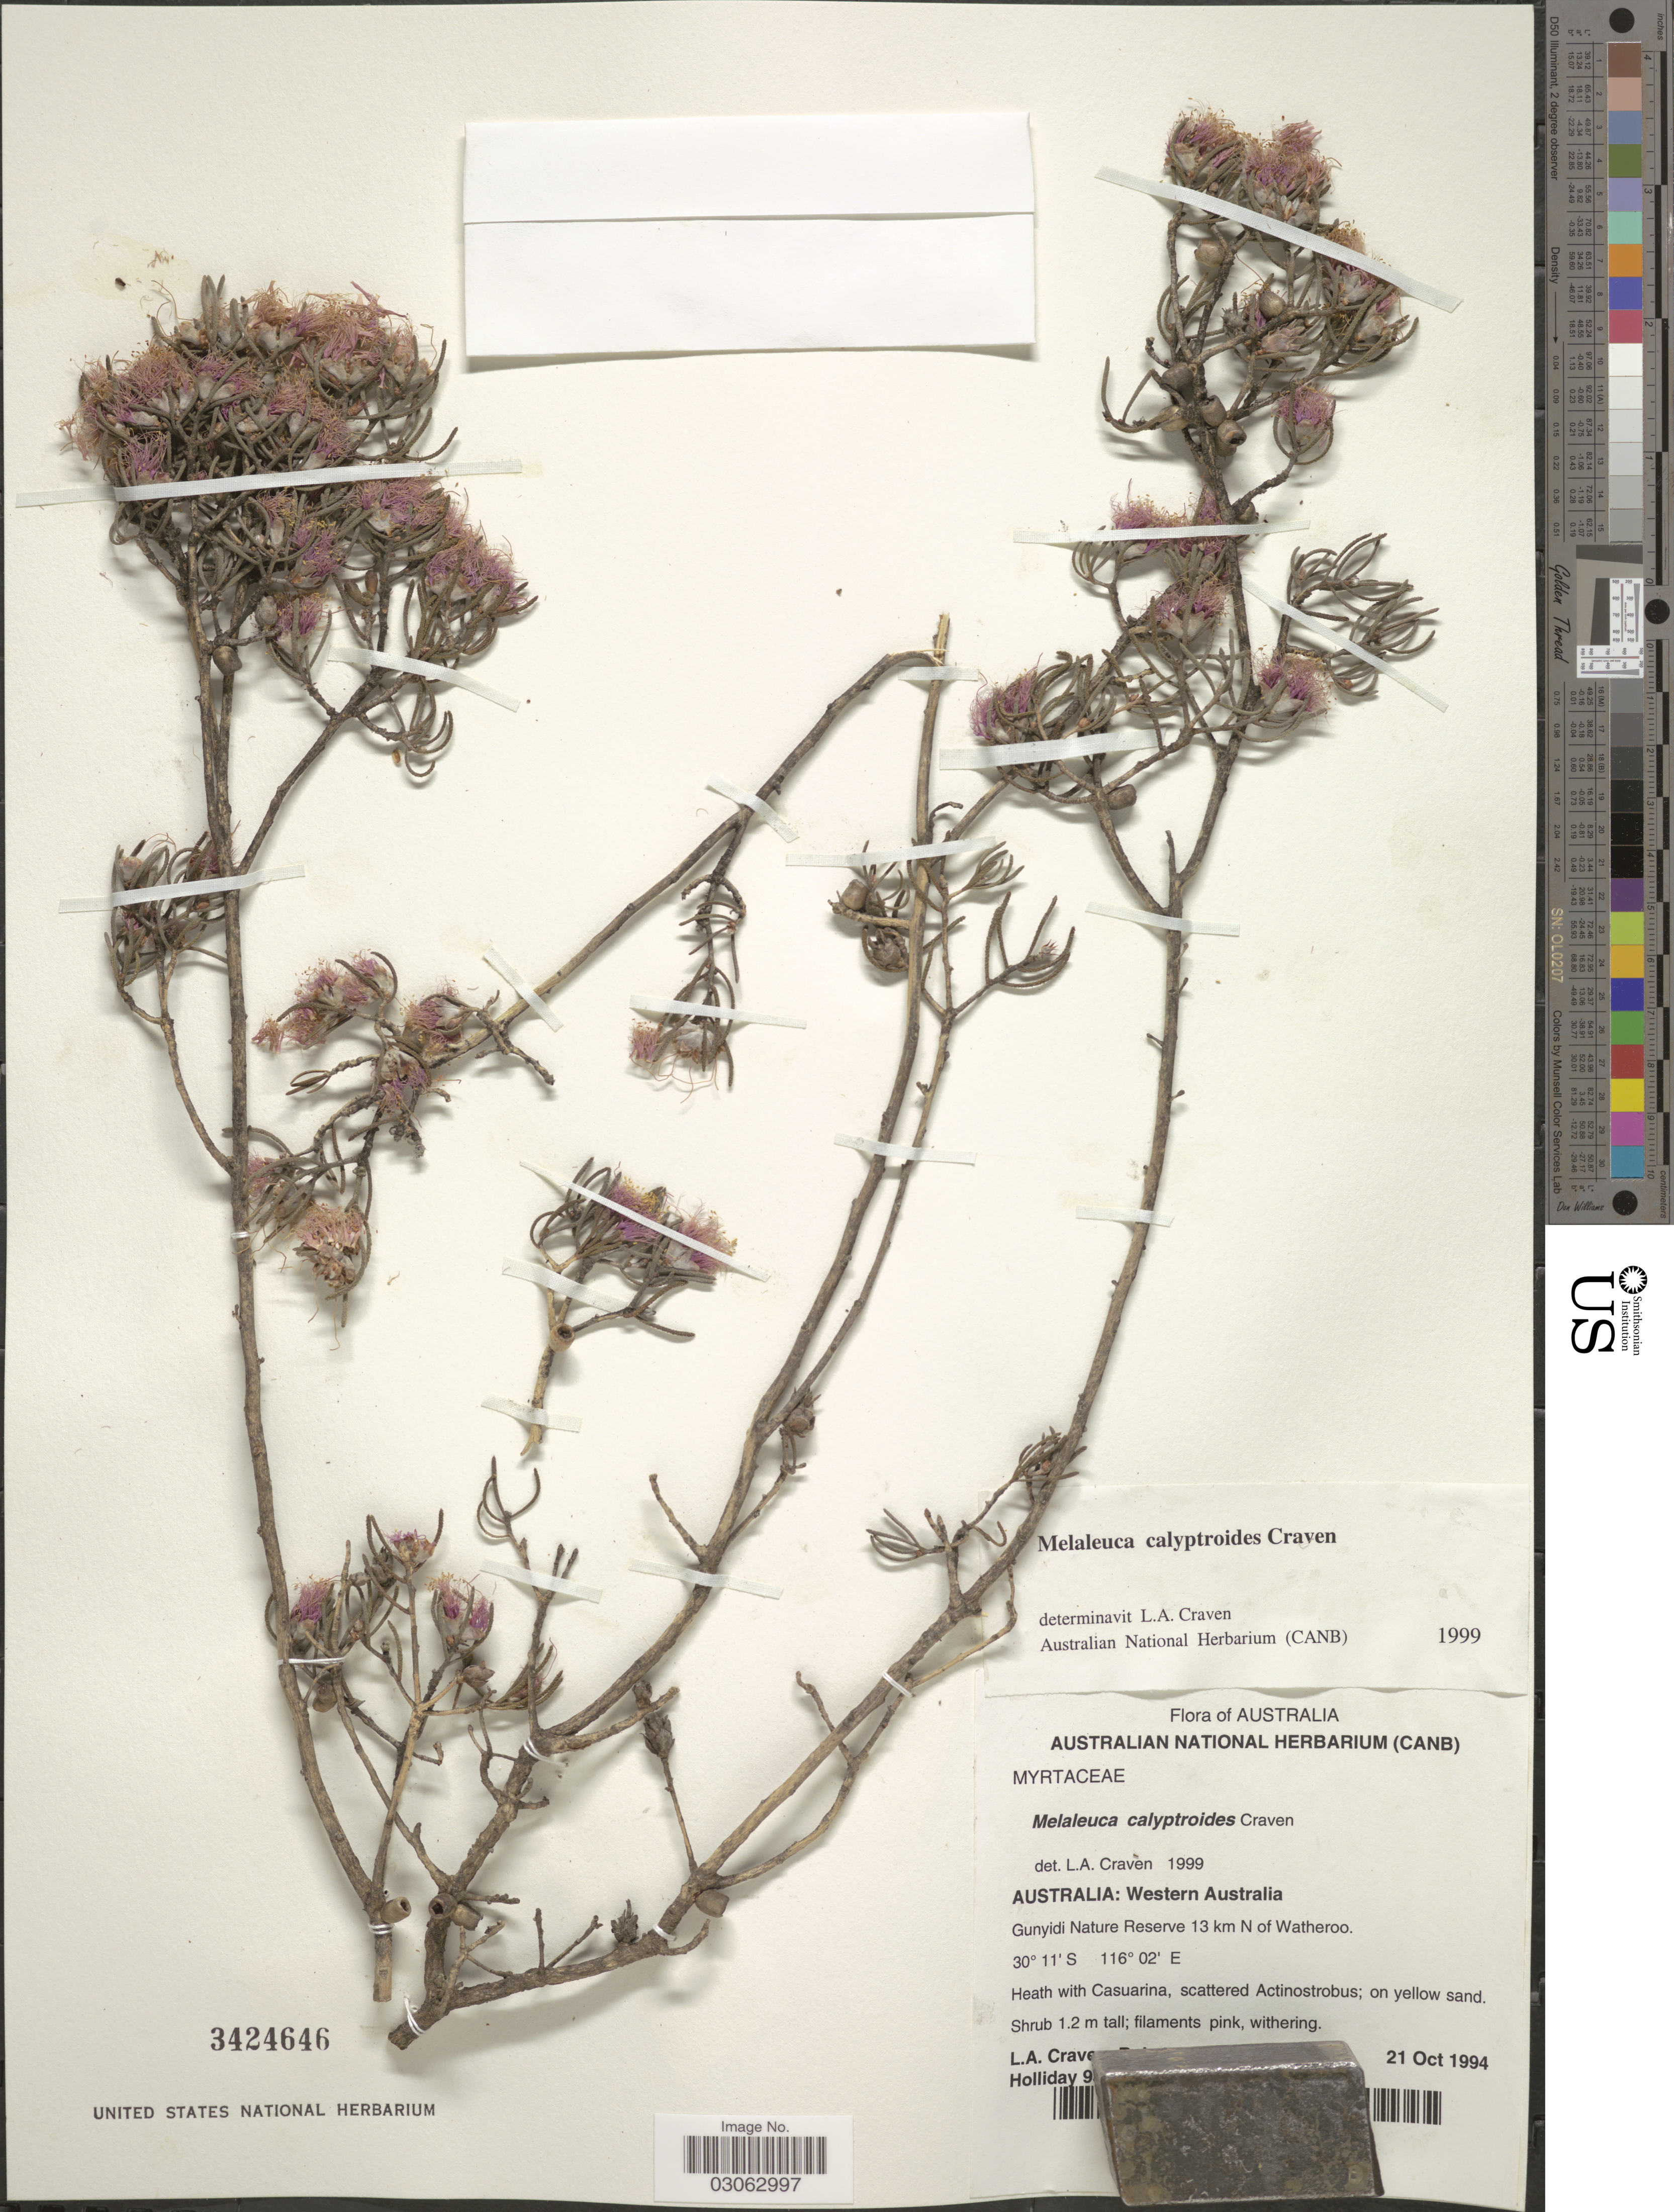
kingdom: Plantae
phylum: Tracheophyta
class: Magnoliopsida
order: Myrtales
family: Myrtaceae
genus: Melaleuca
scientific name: Melaleuca calyptroides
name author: Craven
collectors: L. A. Craven & Collector illegible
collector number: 9!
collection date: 1994-10-21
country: Australia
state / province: Western Australia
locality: Gunyidi Nature Reserve 13 km N of Watheroo.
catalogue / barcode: US 3424646